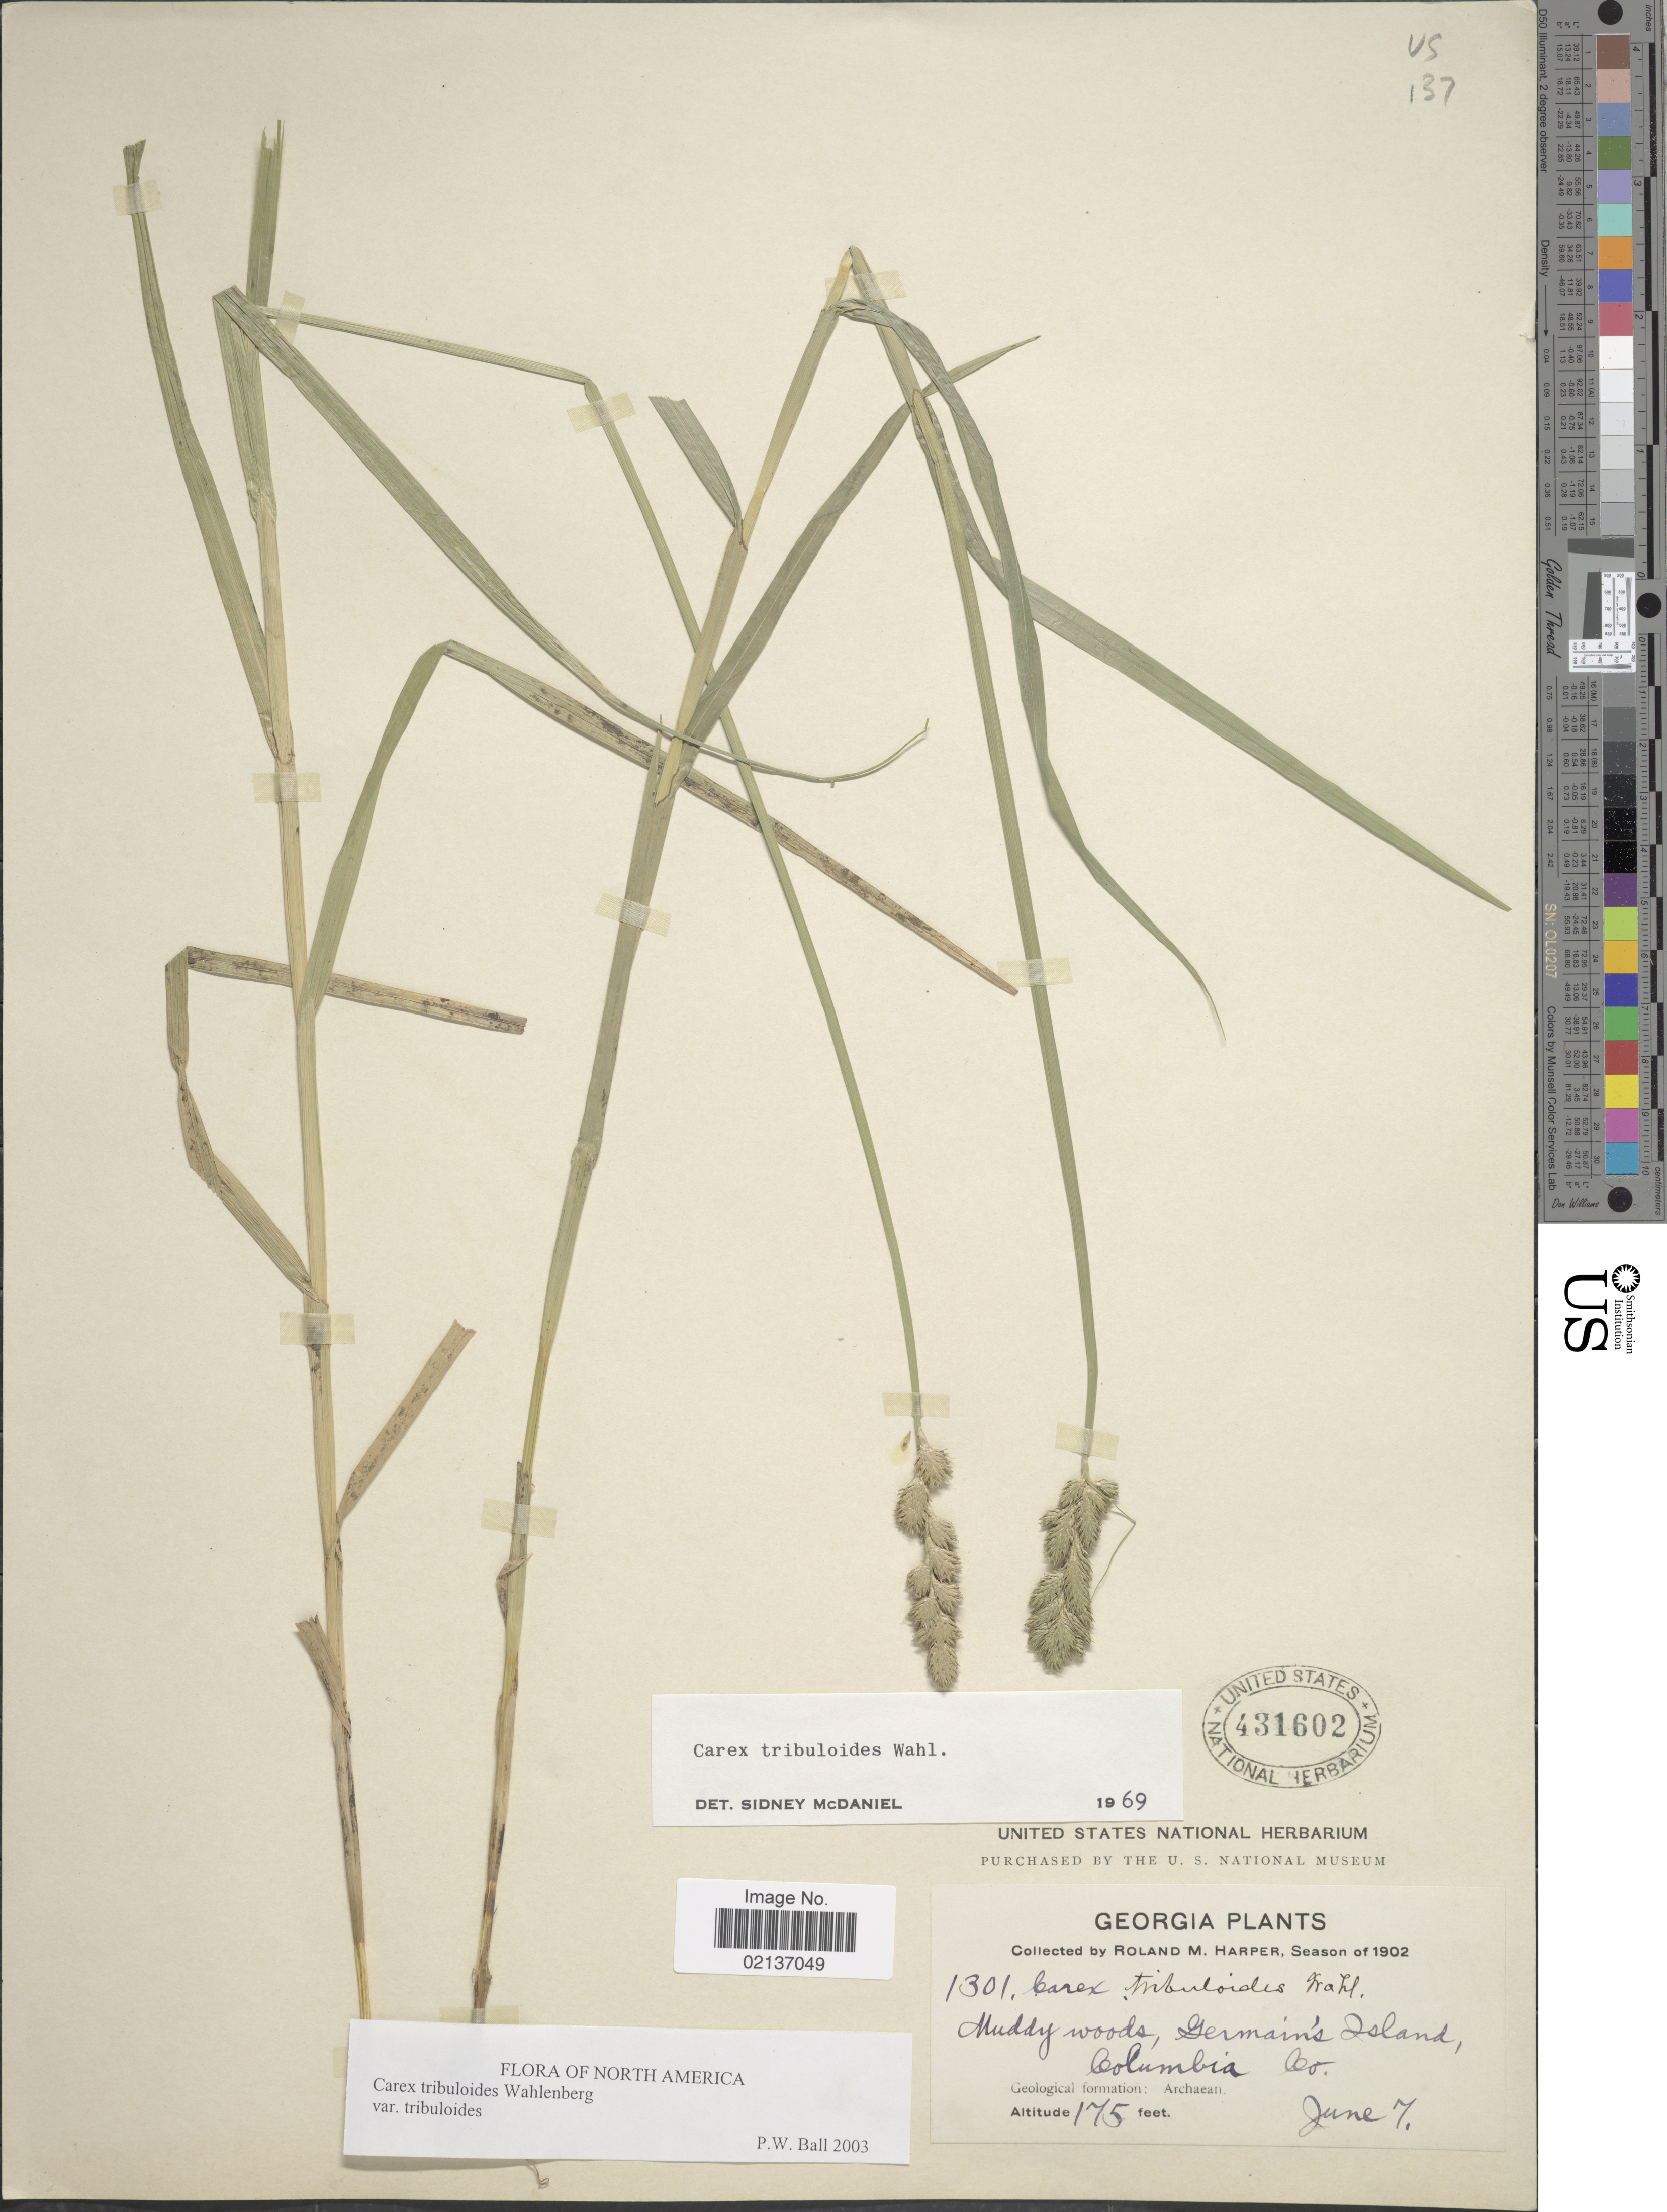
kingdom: Plantae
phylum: Tracheophyta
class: Liliopsida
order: Poales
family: Cyperaceae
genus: Carex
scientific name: Carex tribuloides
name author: Wahlenb.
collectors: R. M. Harper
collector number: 1301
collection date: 1902-06-07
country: United States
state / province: Georgia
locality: Germain's Island, Columbia Co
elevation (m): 53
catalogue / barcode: US 431602